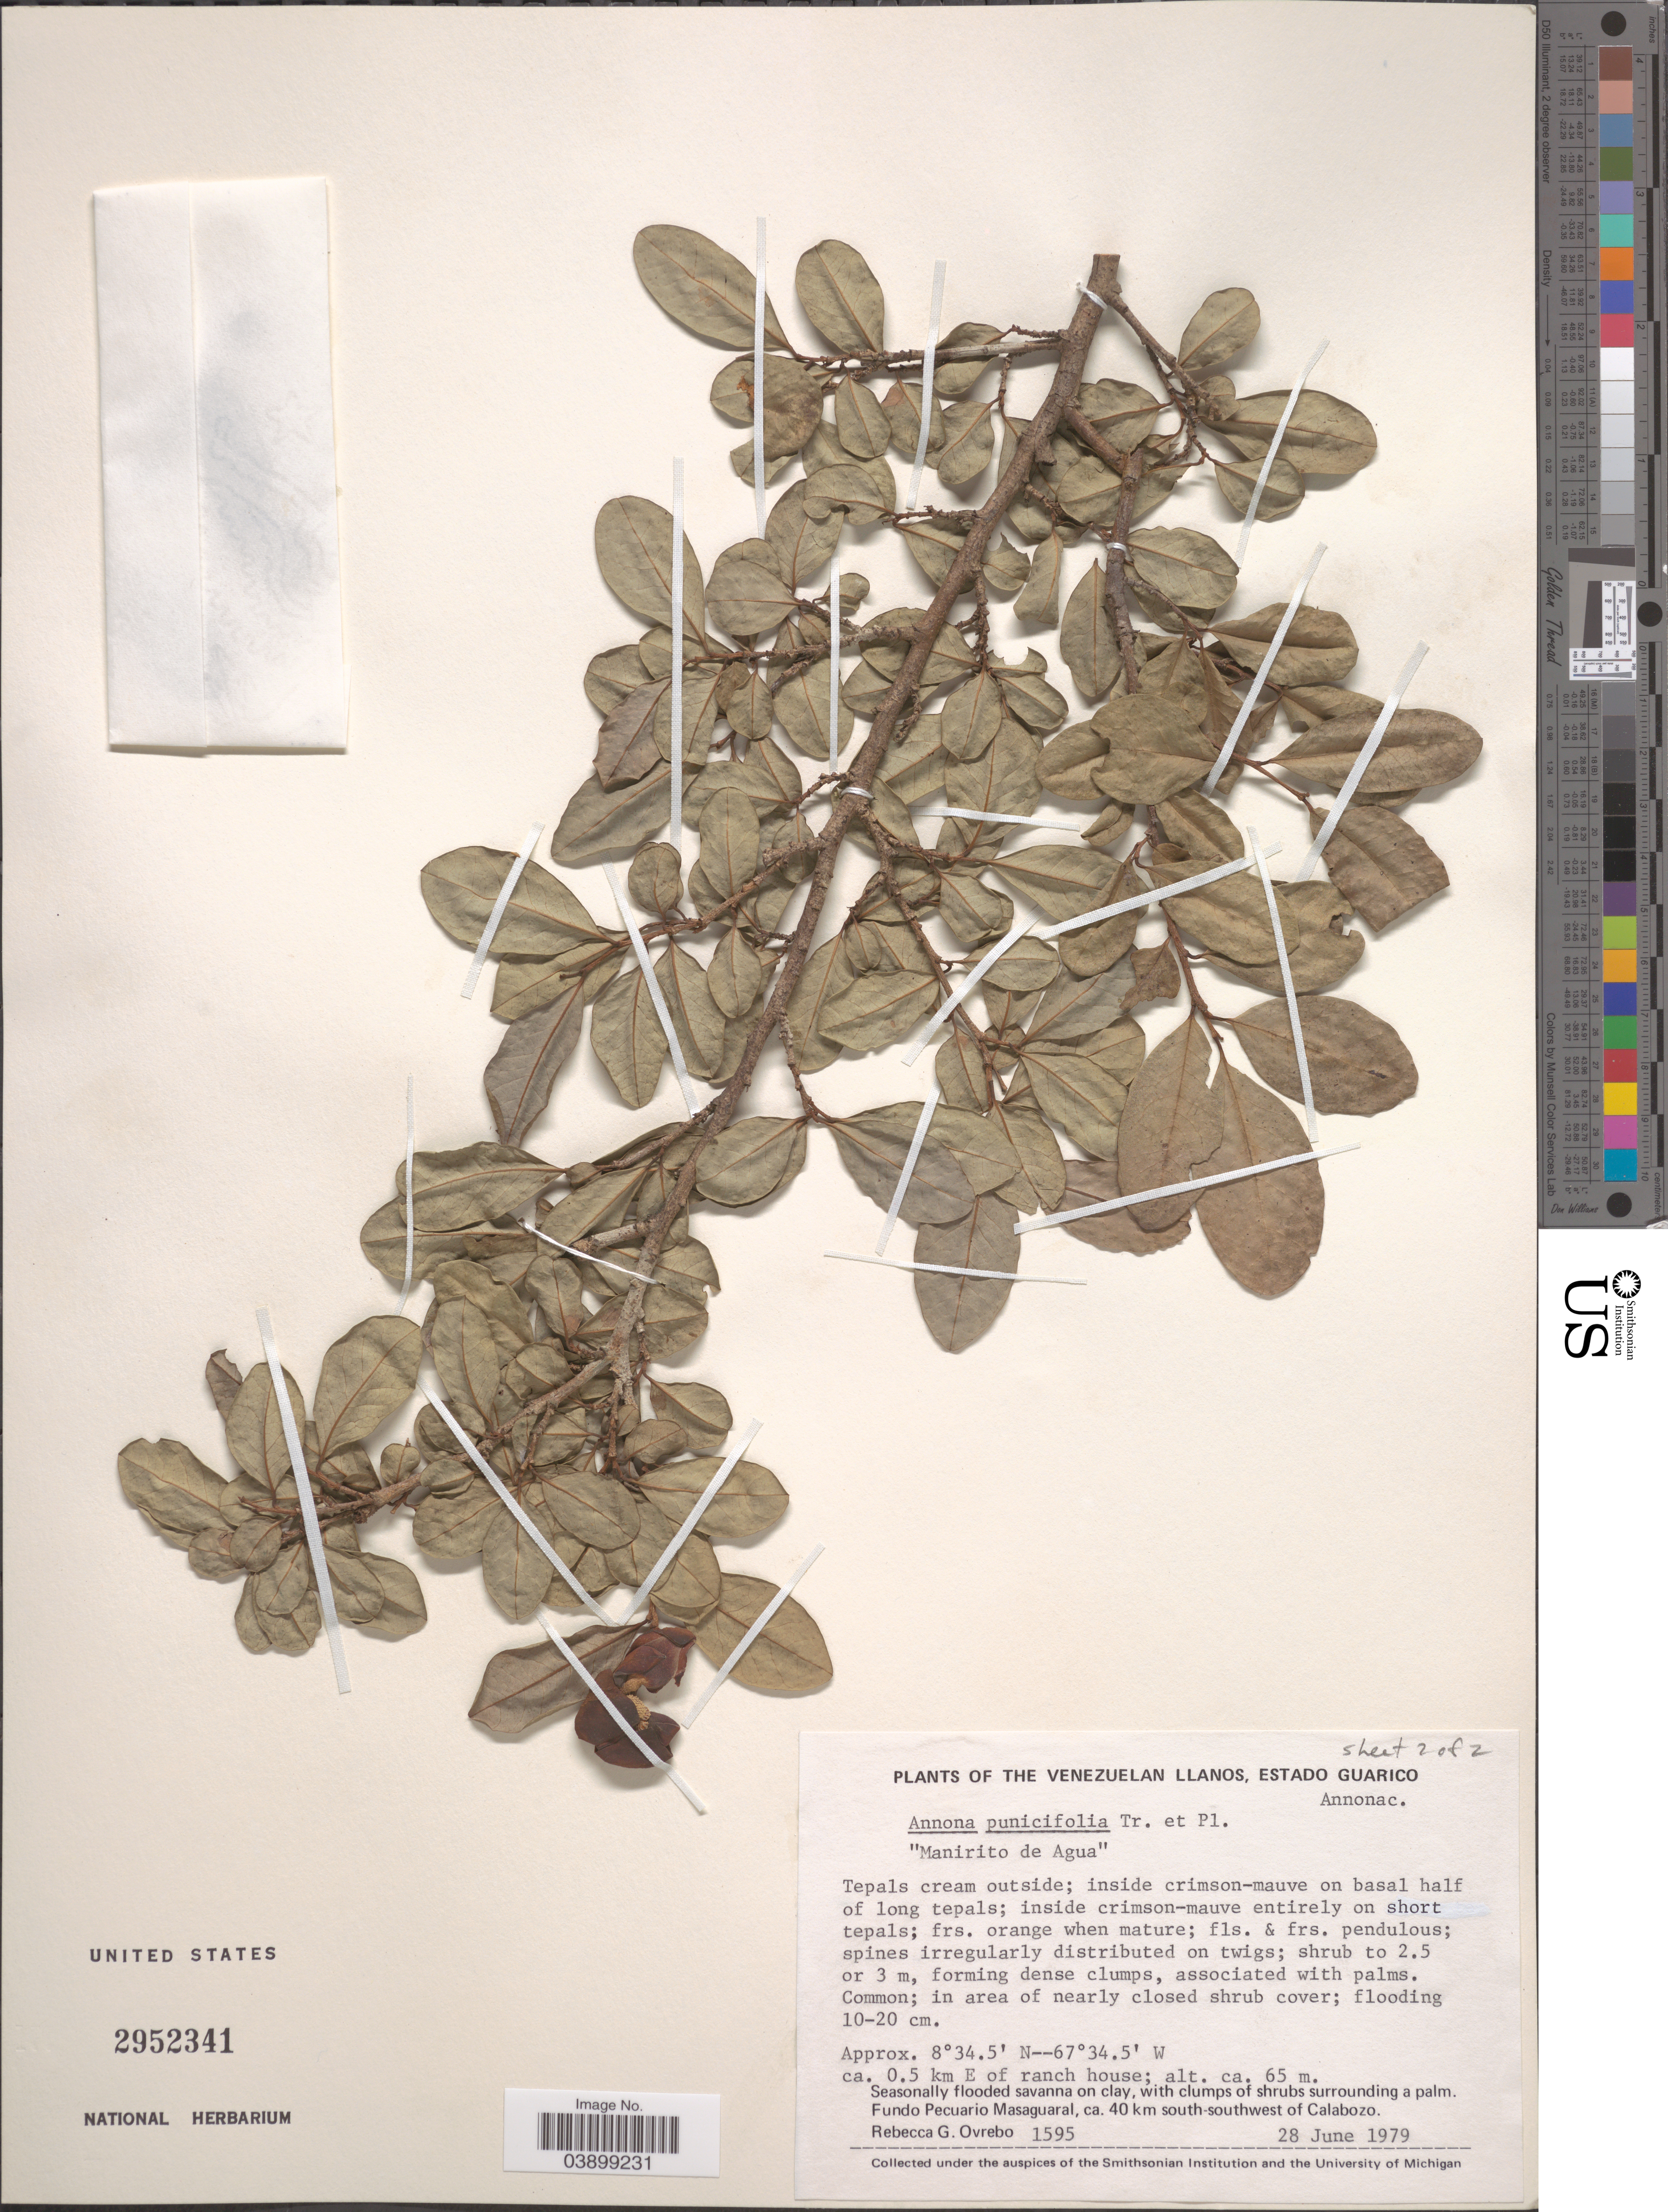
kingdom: Plantae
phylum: Tracheophyta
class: Magnoliopsida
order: Magnoliales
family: Annonaceae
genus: Annona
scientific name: Annona punicifolia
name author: Triana & Planch.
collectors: R. Ovrebo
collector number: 1595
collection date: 1979-06-28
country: Venezuela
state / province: Guarico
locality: The Venezuelan Llanos. Ca. 0.5 km E or ranch house. Fundo Pecuario Masaguaral, ca. 40 km south-southwest of Calabozo.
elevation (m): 65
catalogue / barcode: US 2952341